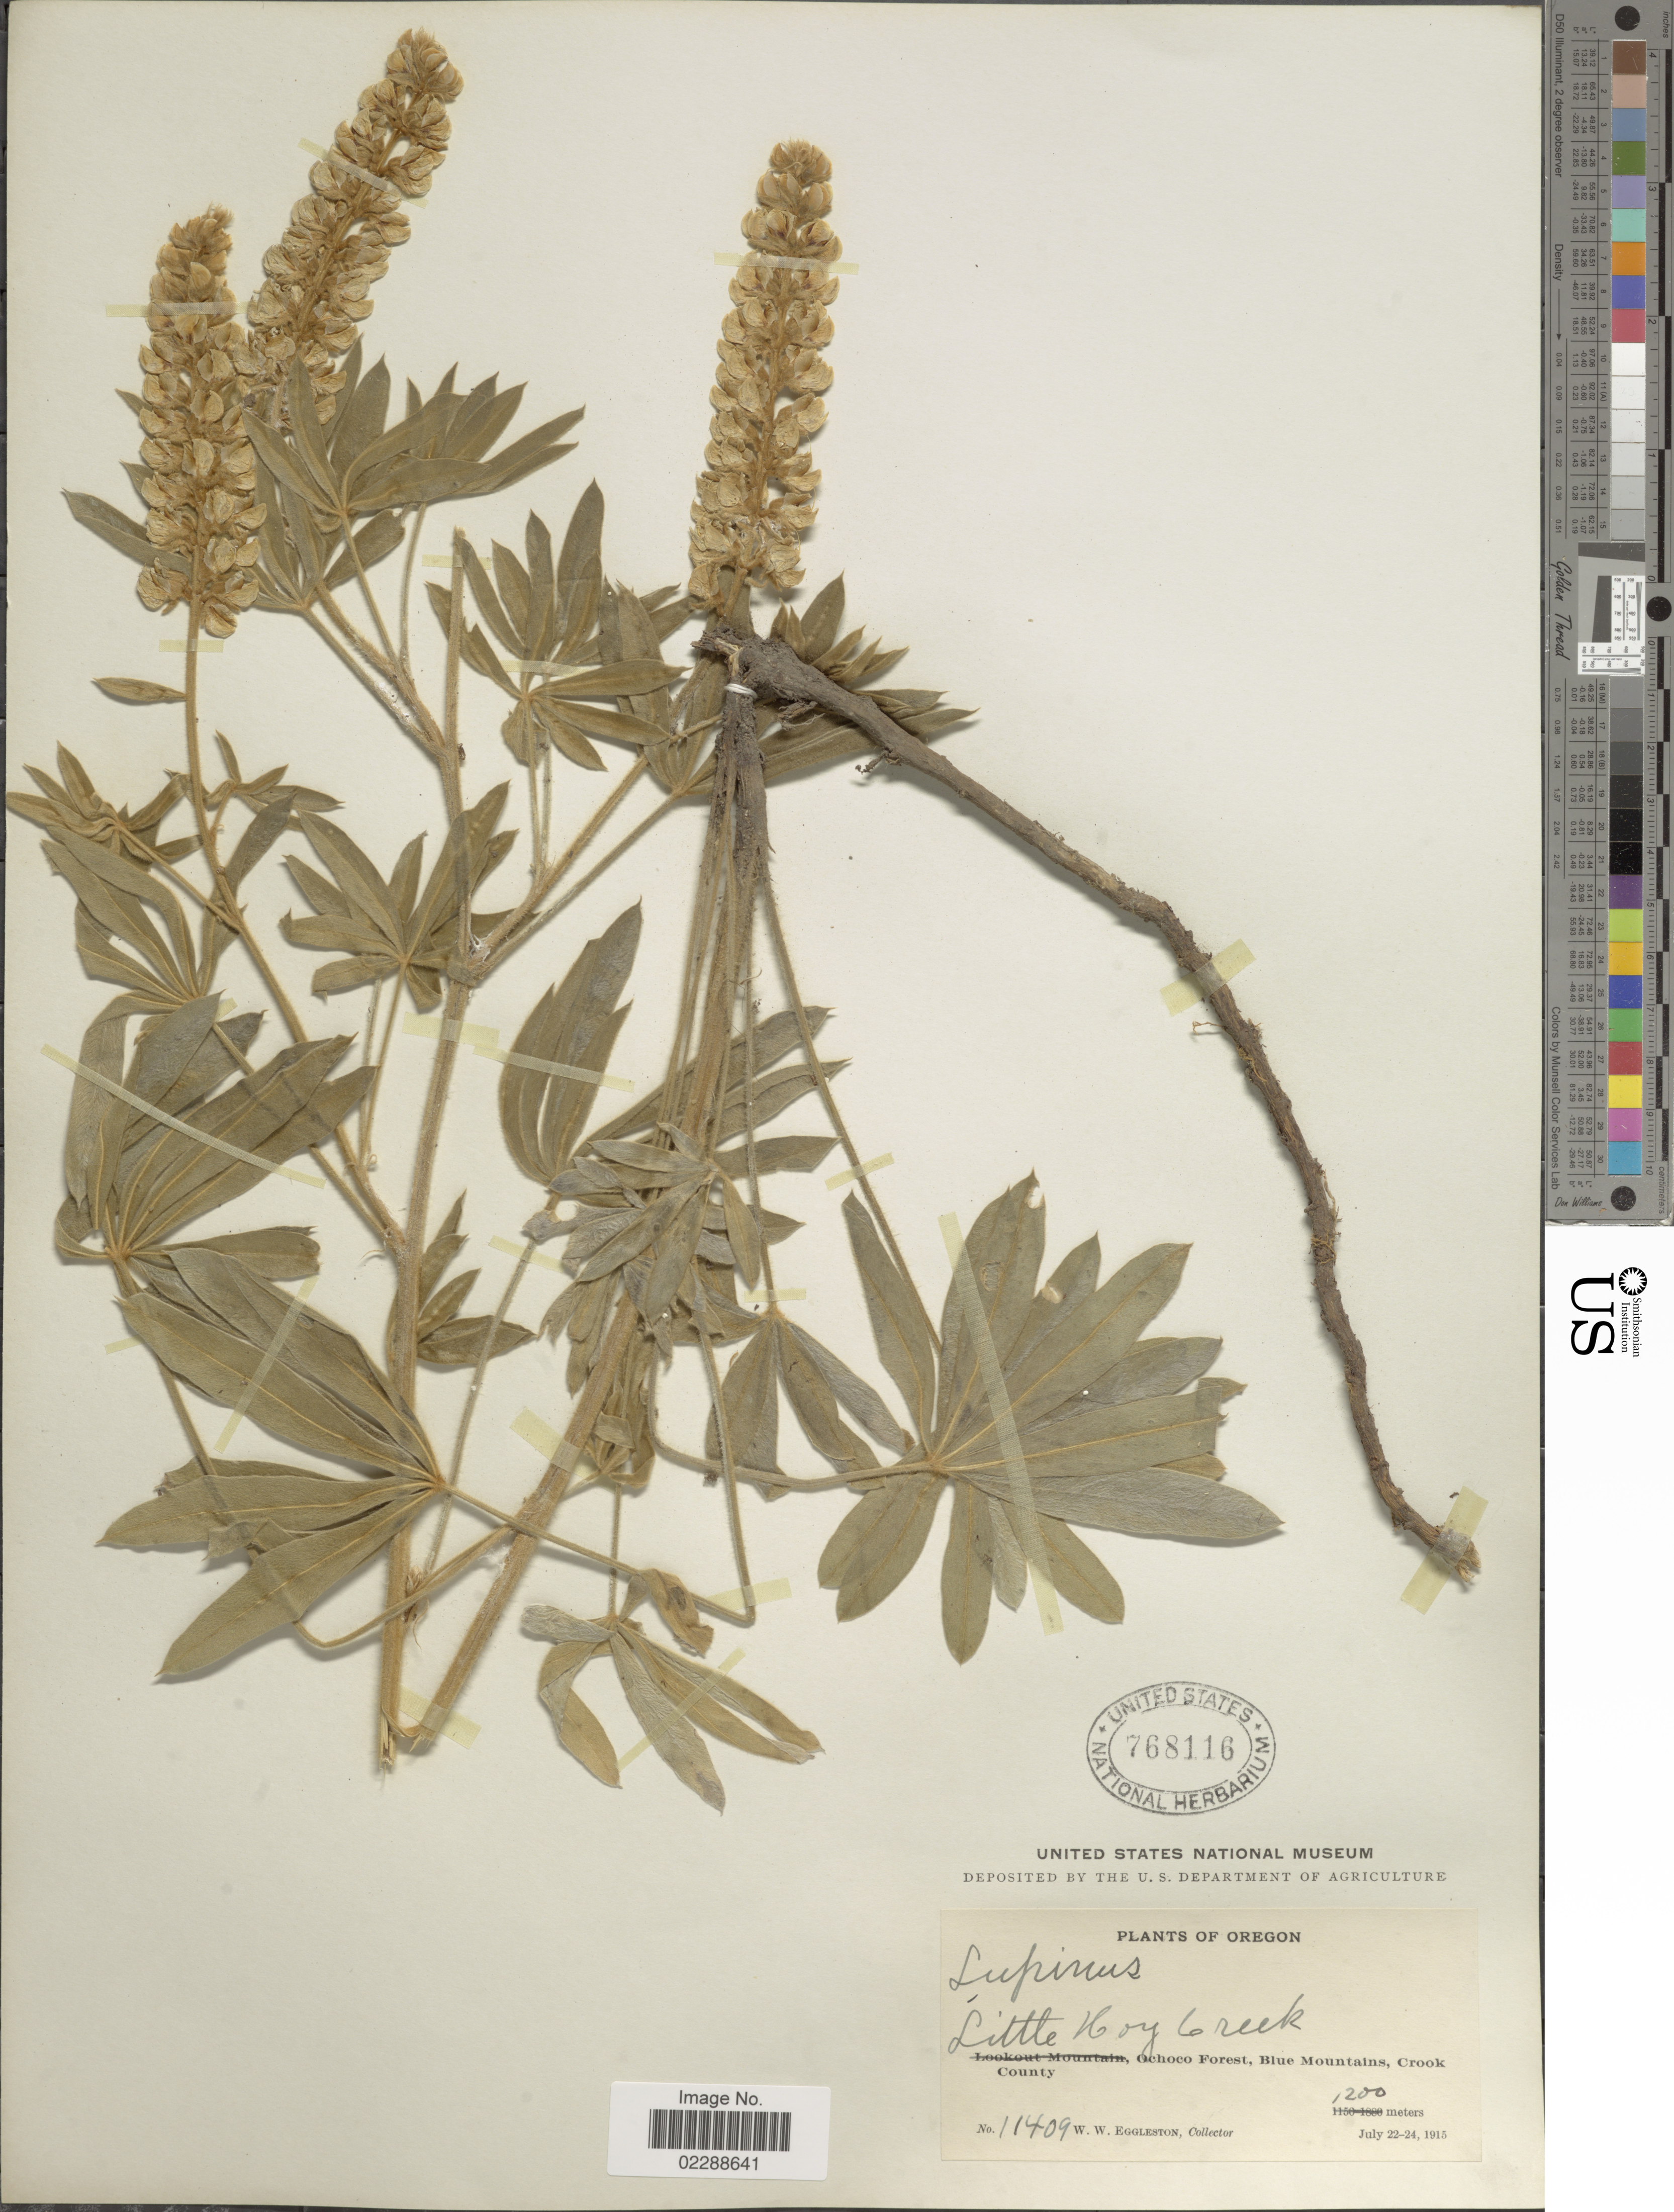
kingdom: Plantae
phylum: Tracheophyta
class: Magnoliopsida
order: Fabales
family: Fabaceae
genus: Lupinus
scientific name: Lupinus sp.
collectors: W. W. Eggleston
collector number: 11409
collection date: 1915-07-22/1915-07-24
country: United States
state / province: Oregon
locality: Little Hoy Creek, Ochoco Forest, Blue Mountains Crook County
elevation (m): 1200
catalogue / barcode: US 768116